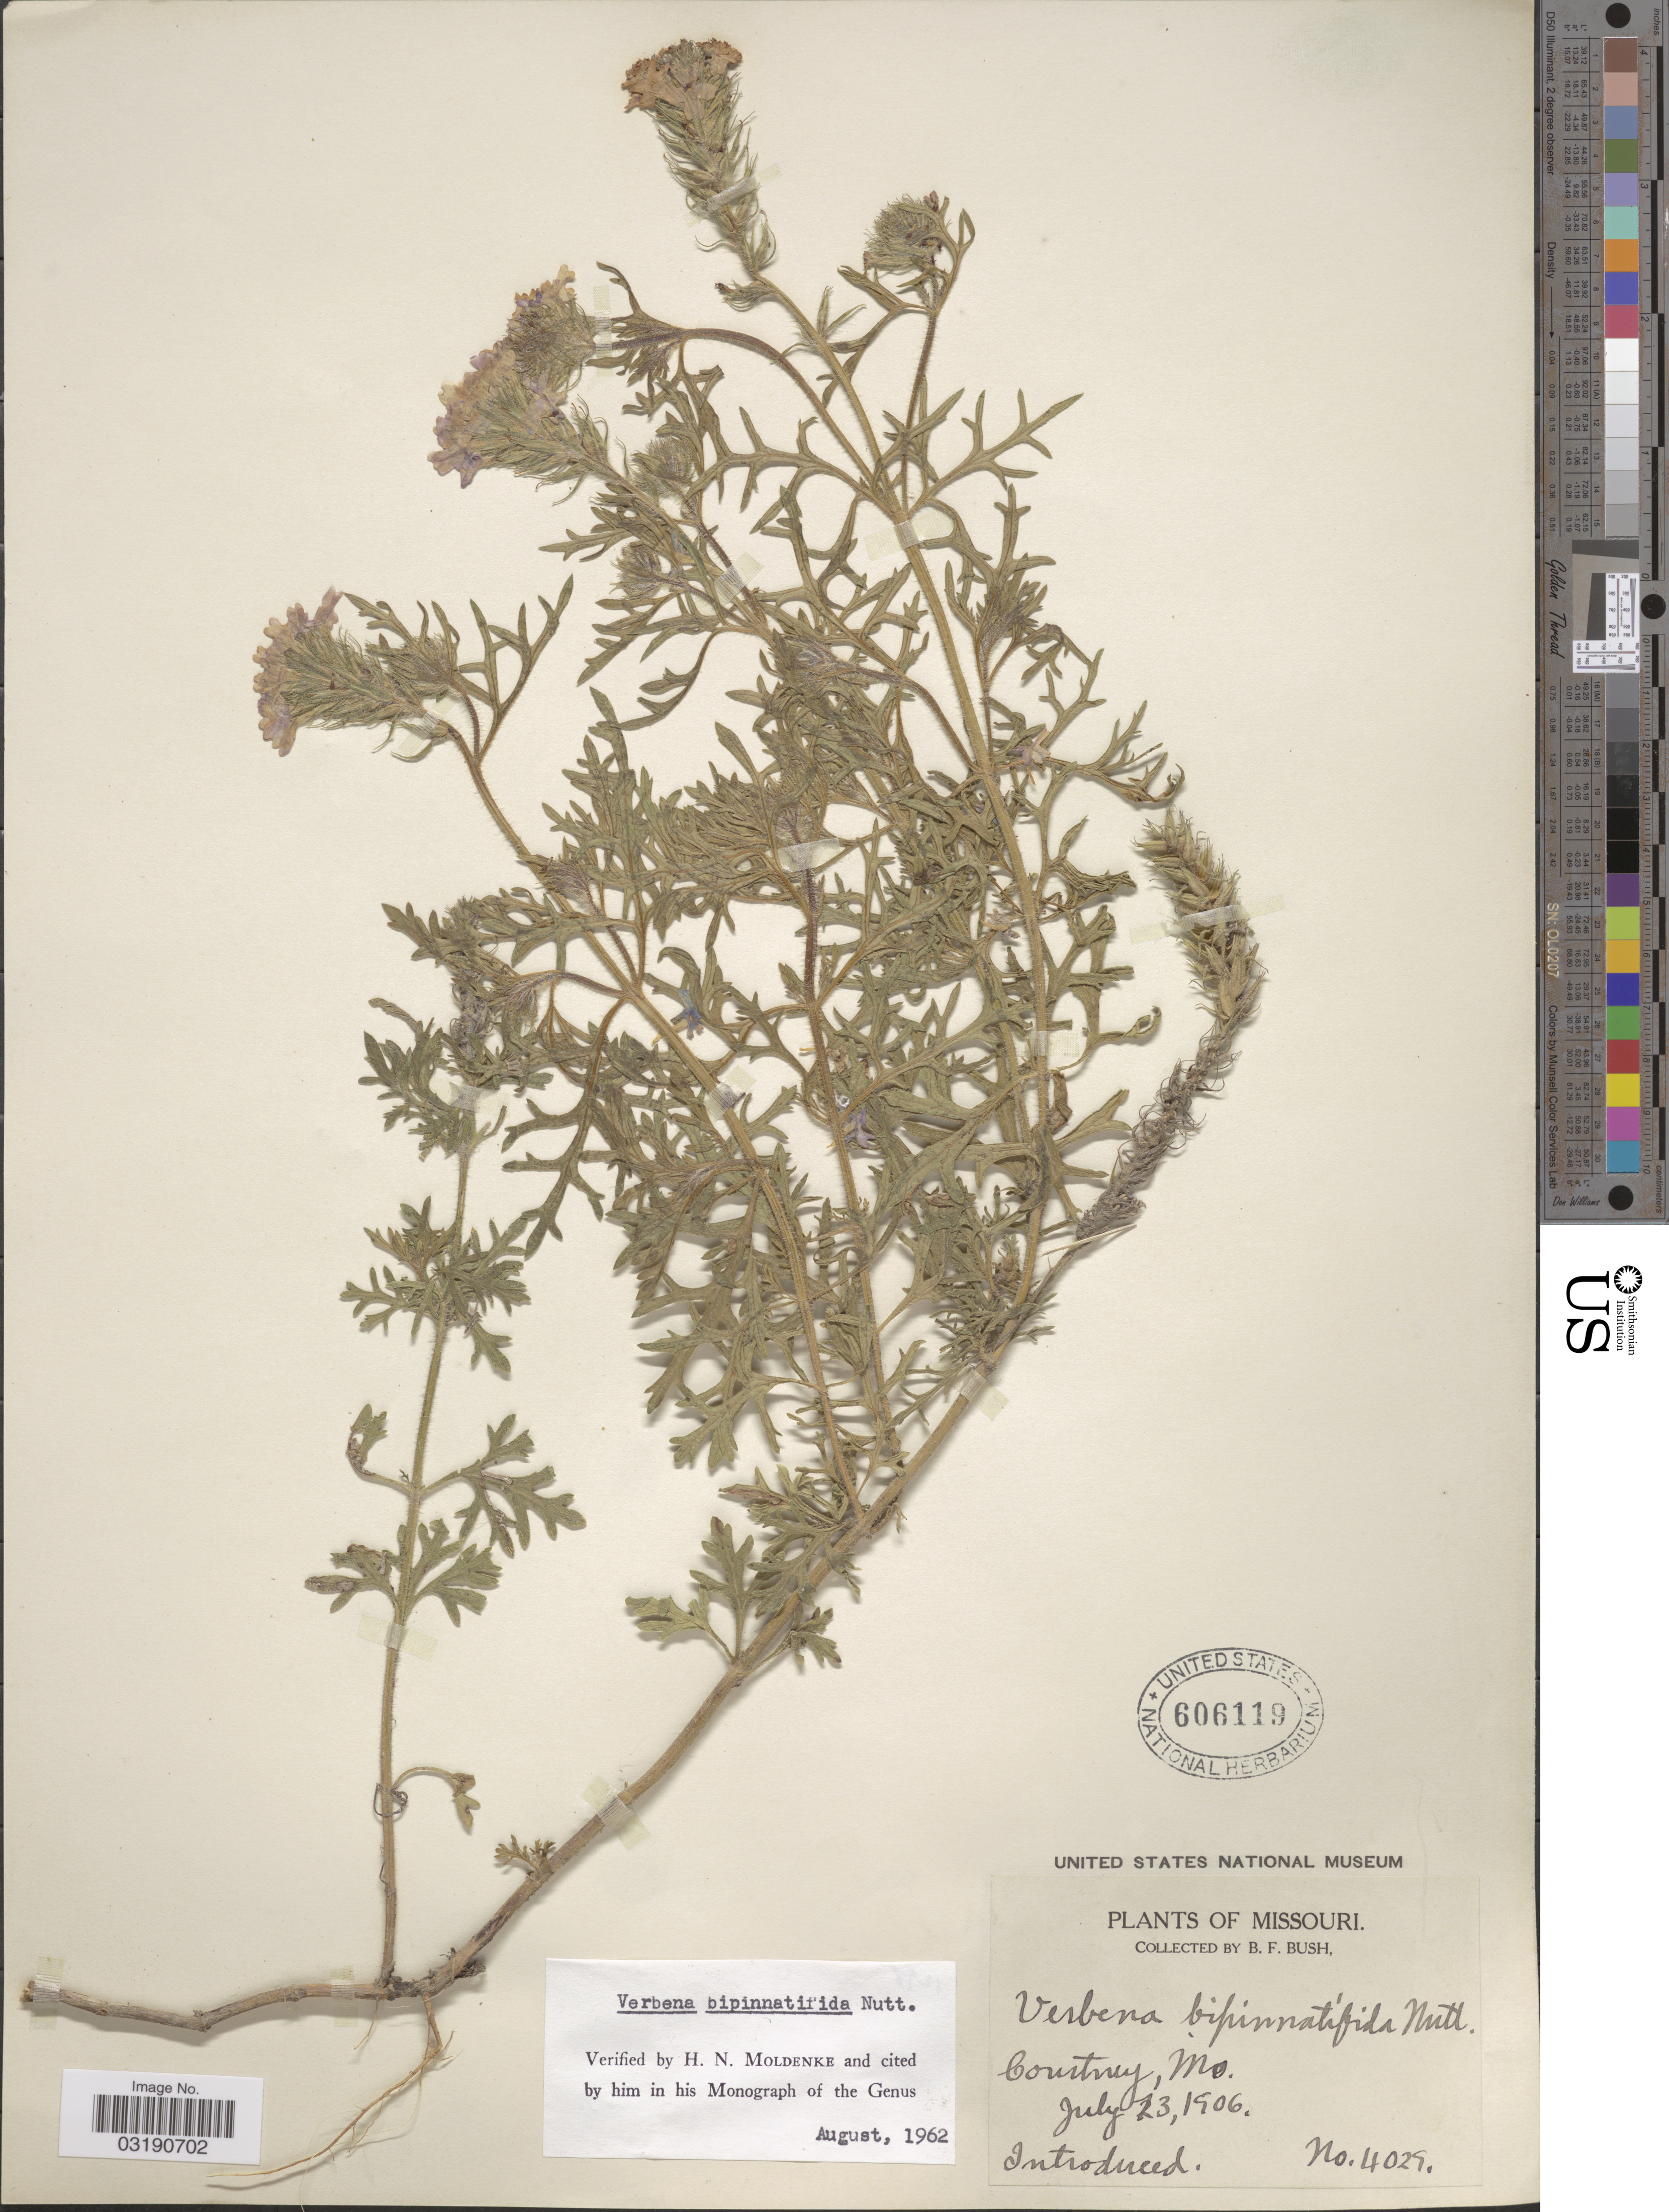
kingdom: Plantae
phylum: Tracheophyta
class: Magnoliopsida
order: Lamiales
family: Verbenaceae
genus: Verbena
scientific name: Verbena bipinnatifida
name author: (Schauer) Nutt.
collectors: B. F. Bush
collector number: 4029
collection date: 1906-07-23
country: United States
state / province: Missouri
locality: Courtney.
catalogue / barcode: US 606119